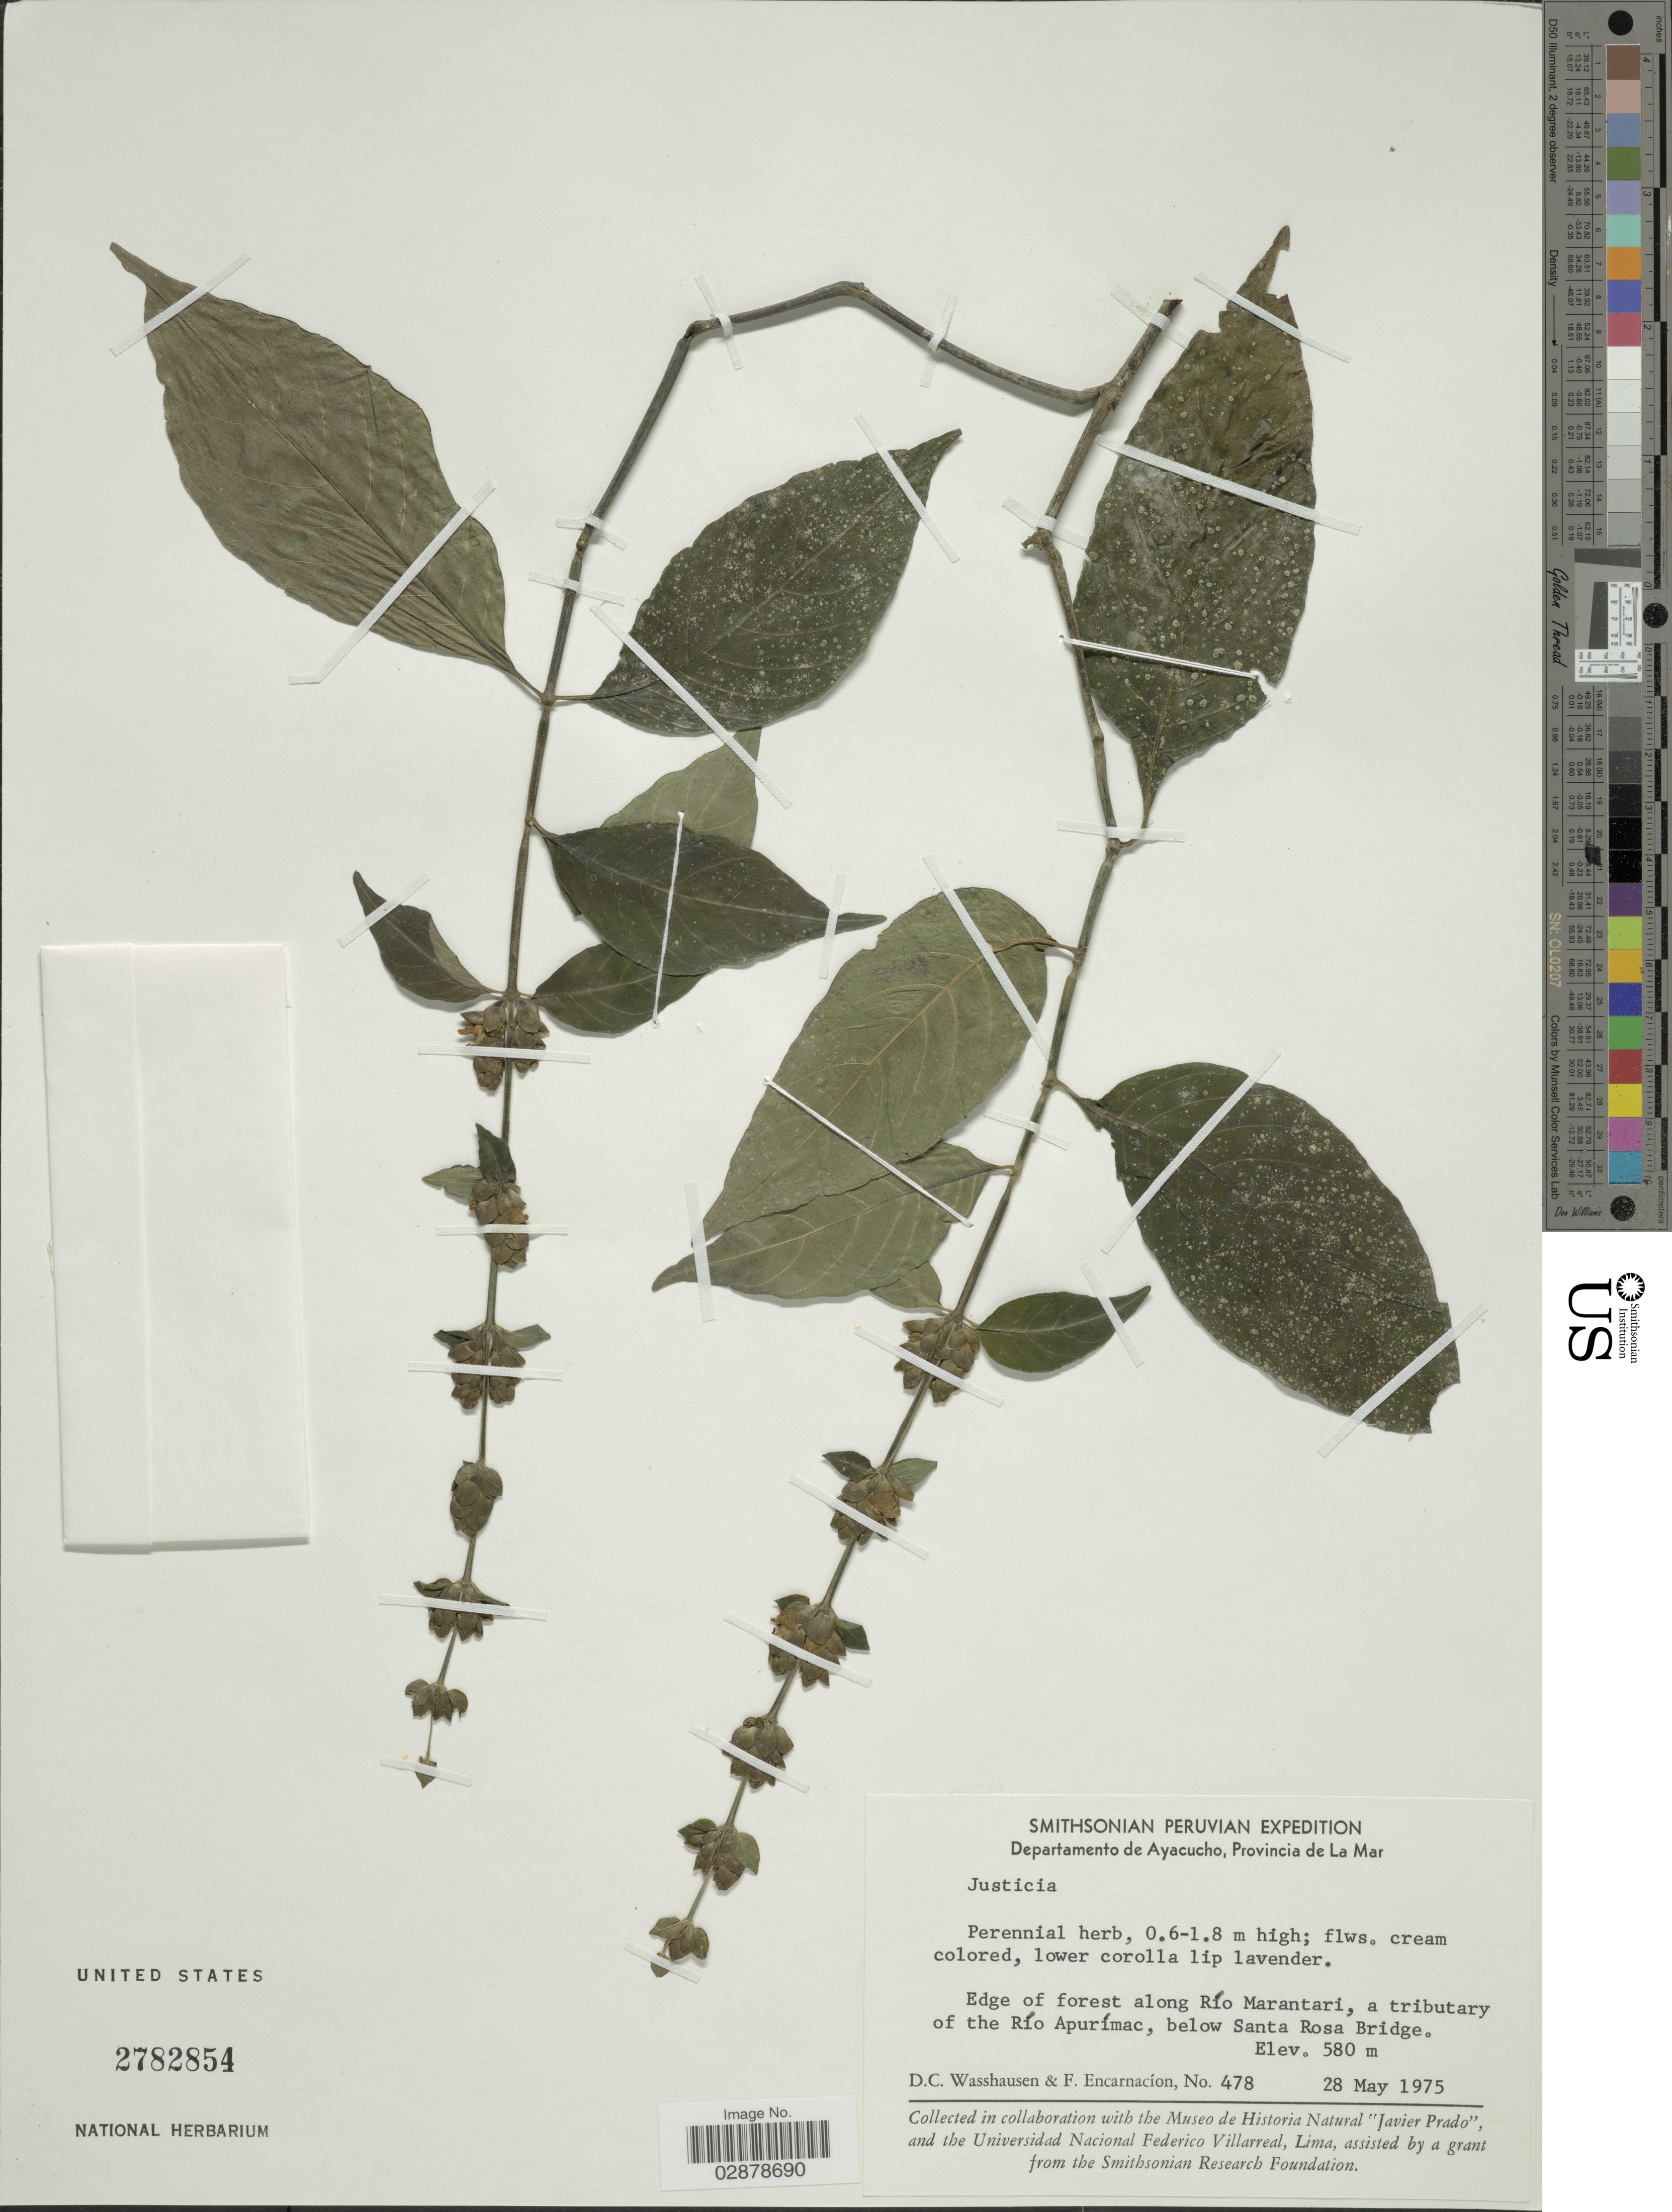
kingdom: Plantae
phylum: Tracheophyta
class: Magnoliopsida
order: Lamiales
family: Acanthaceae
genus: Justicia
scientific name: Justicia concavibracteata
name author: Lindau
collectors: D. C. Wasshausen & F. Encarnación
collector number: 478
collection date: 1975-05-28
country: Peru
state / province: Ayacucho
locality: Departamento de Ayacucho, Provincia de La Mar, Edge of forest along Río Marantari, a tributary of the Río Apurímac, below Santa Rosa Bridge.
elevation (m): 580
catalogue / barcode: US 2782854